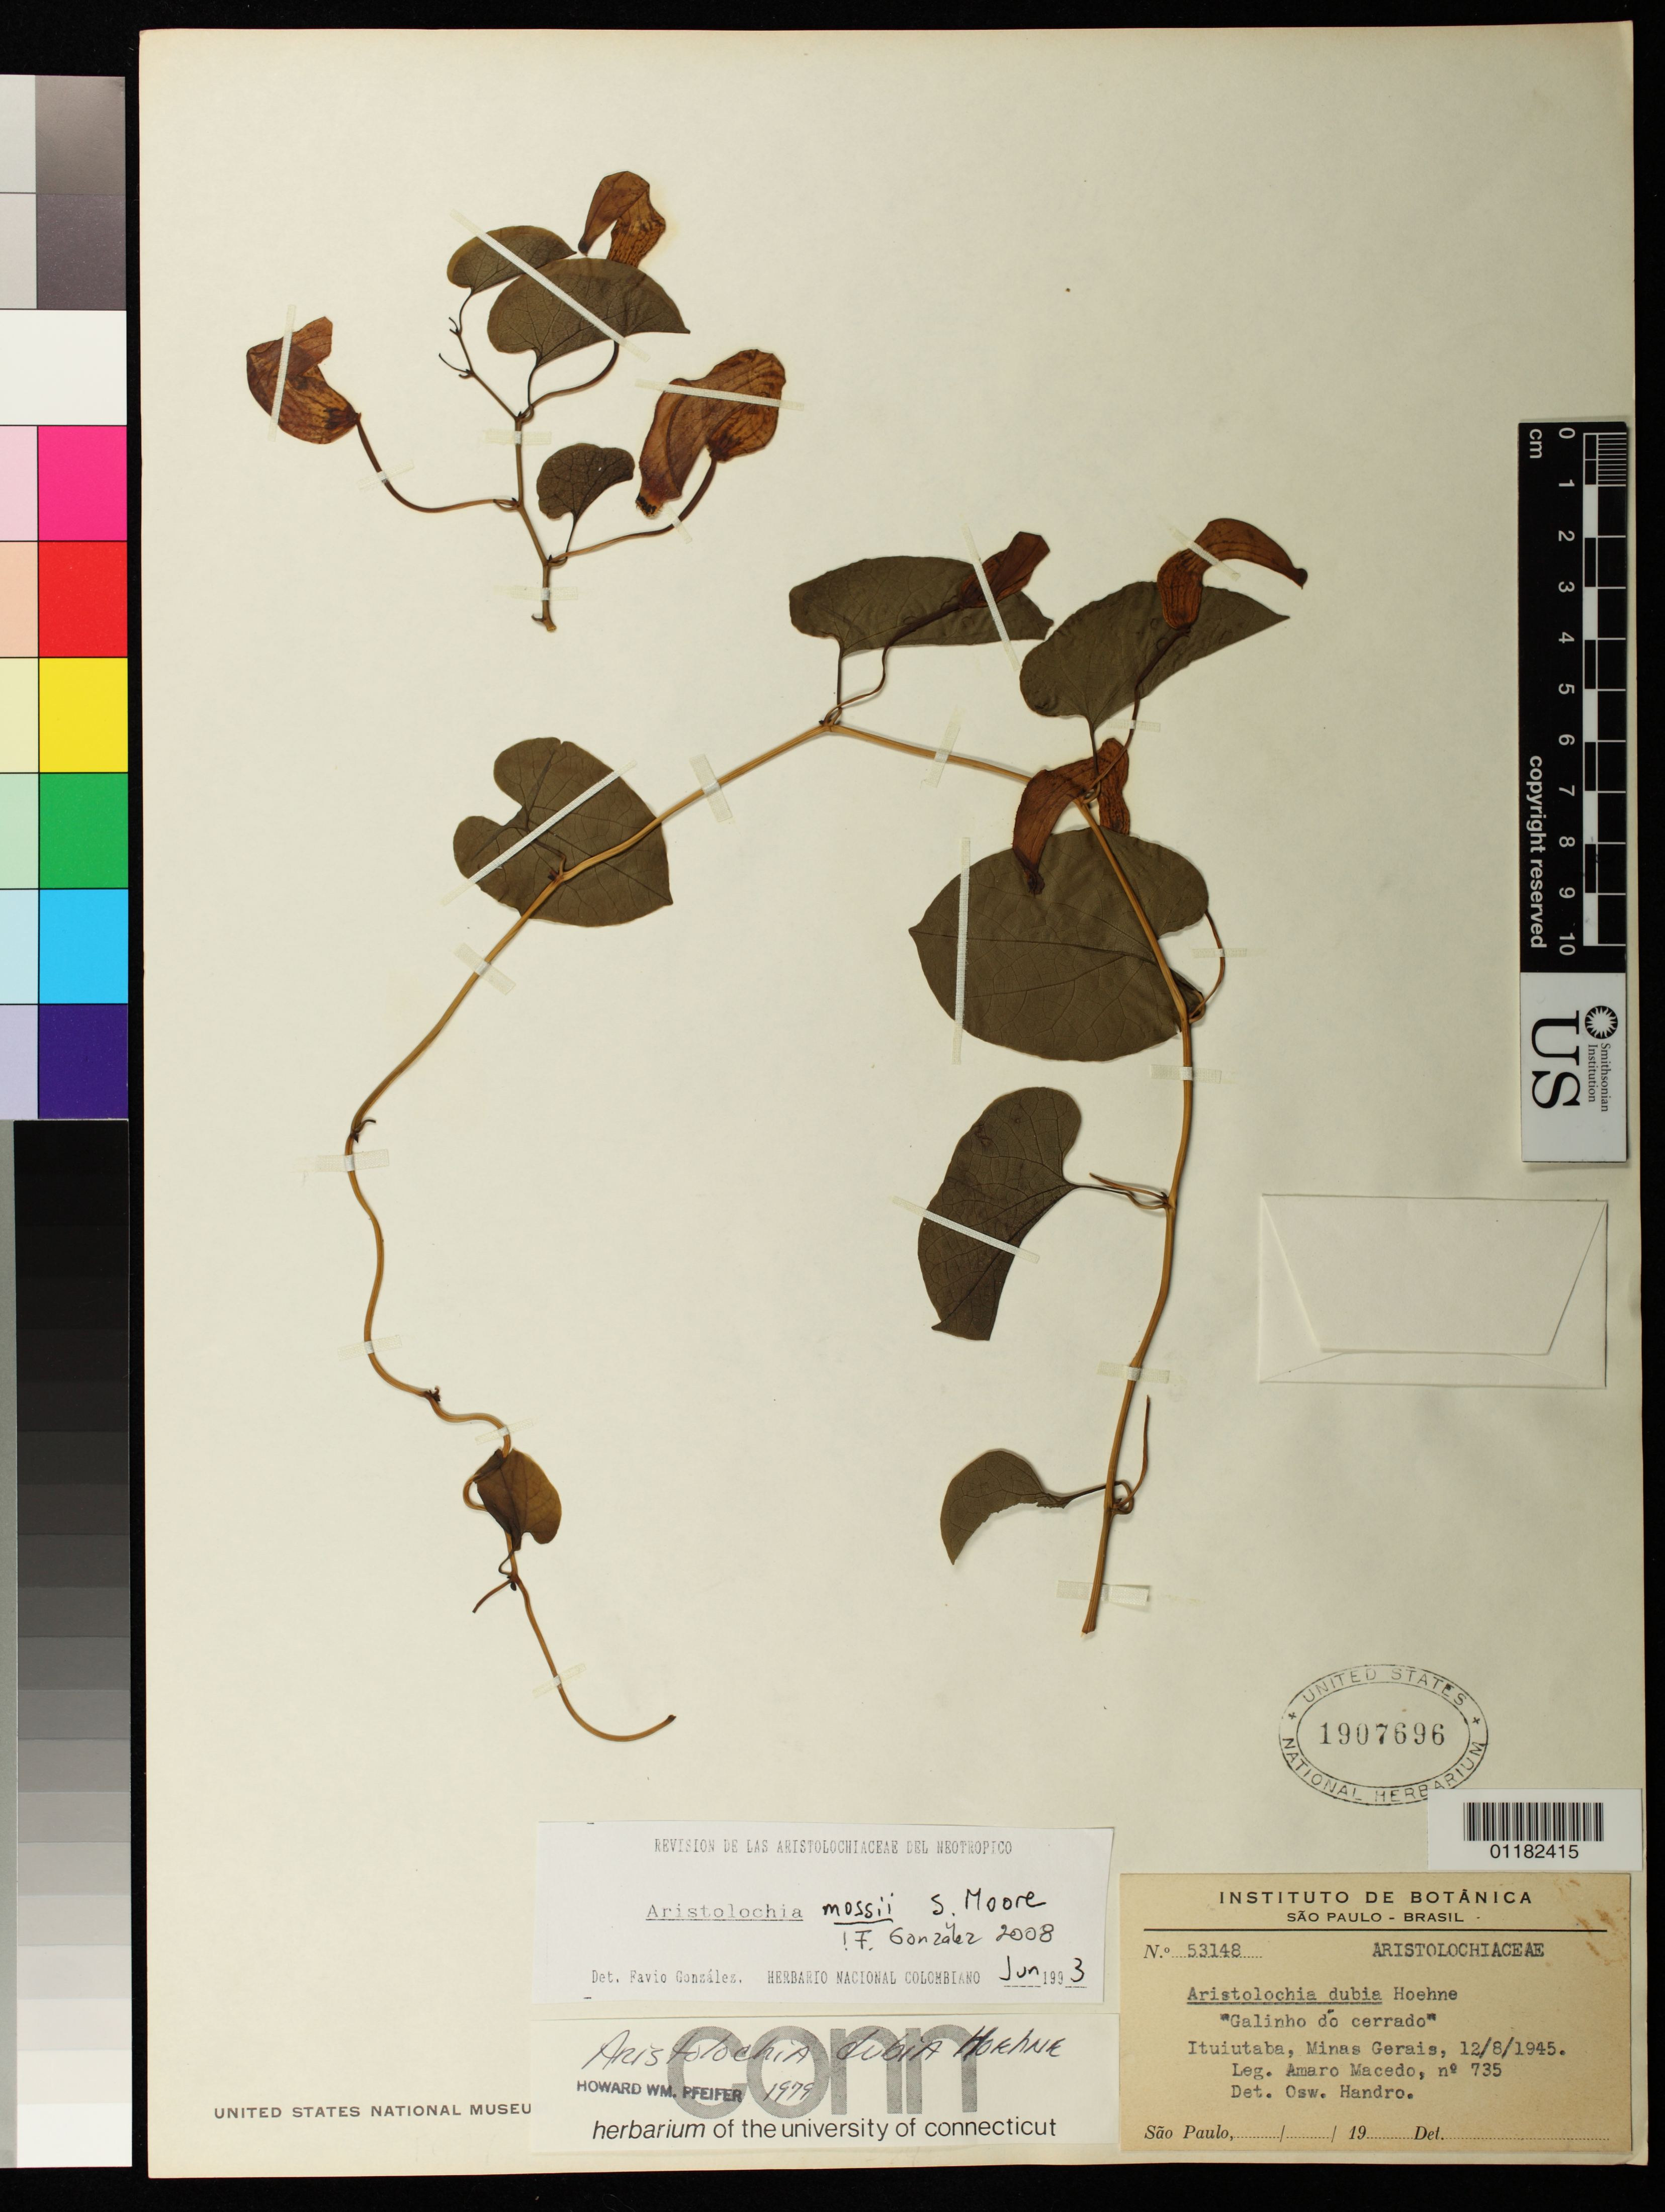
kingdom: Plantae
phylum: Tracheophyta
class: Magnoliopsida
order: Piperales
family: Aristolochiaceae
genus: Aristolochia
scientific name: Aristolochia mossii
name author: S. Moore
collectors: A. Macedo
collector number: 735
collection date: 1945-08-12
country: Brazil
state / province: Minas Gerais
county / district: Ituiutaba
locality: Ituiutaba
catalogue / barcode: US 1907696